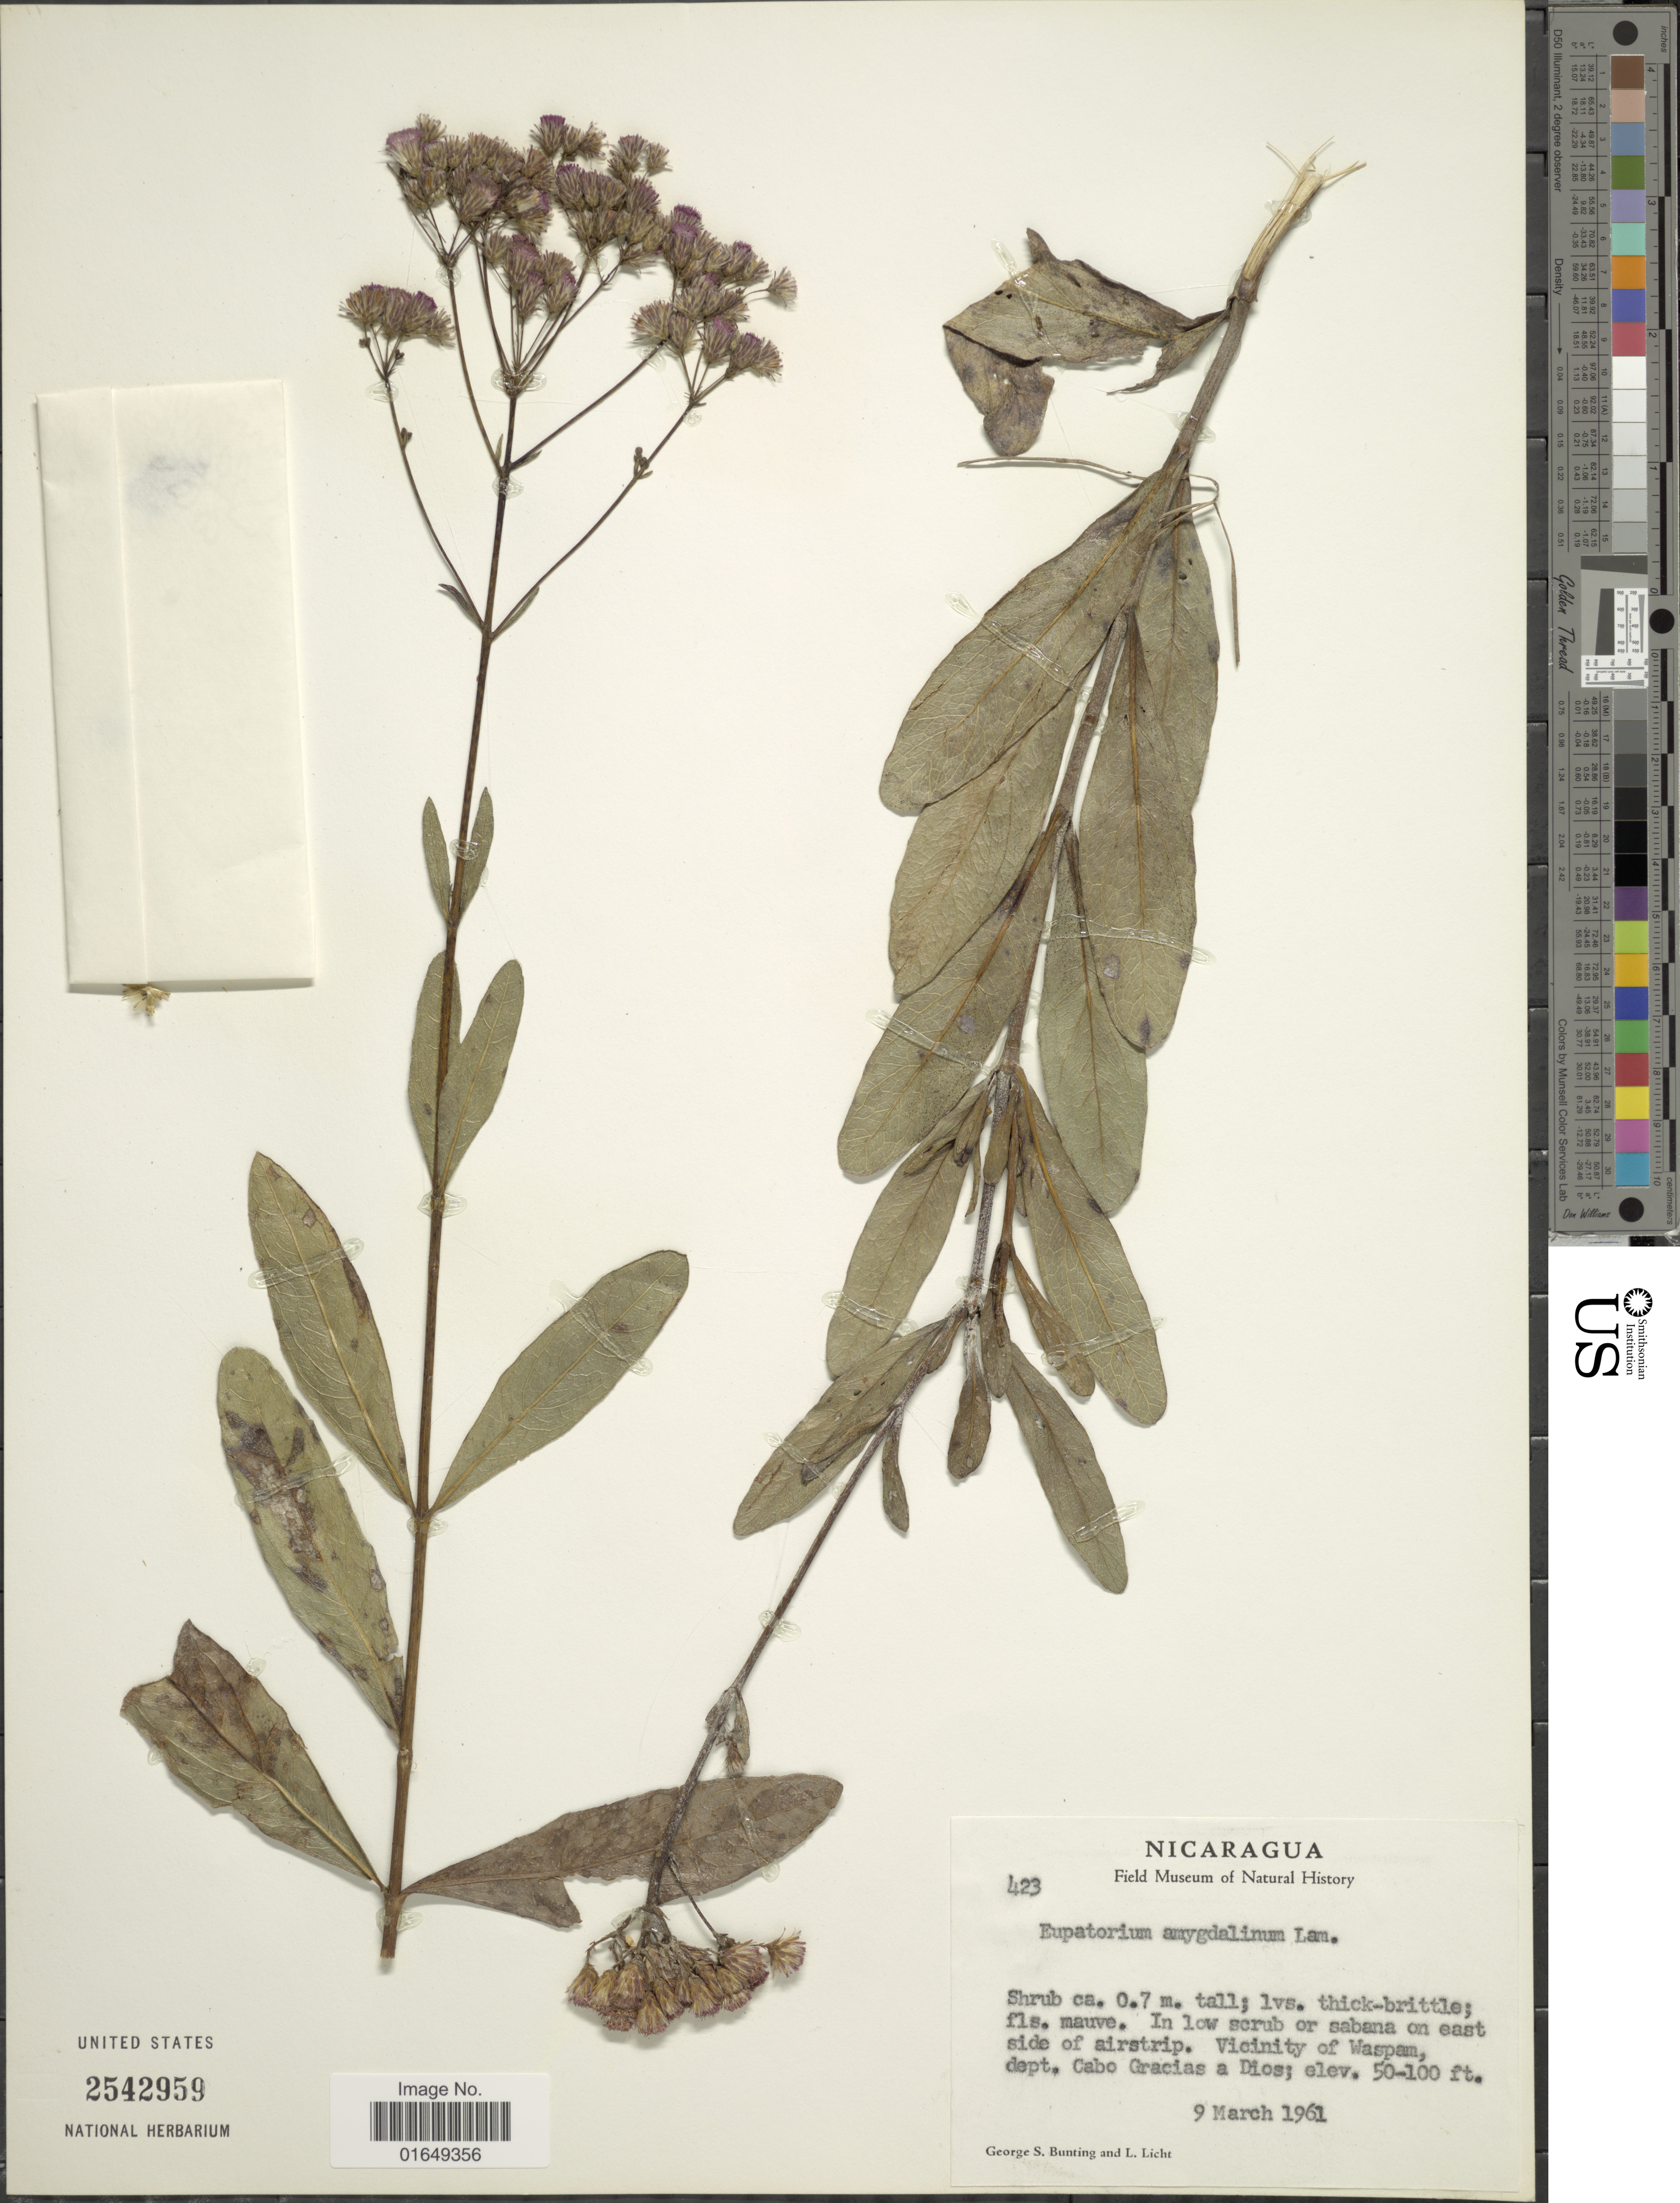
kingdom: Plantae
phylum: Tracheophyta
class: Magnoliopsida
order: Asterales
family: Asteraceae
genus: Ayapana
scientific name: Ayapana amygdalina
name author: (Lam.) R.M. King & H. Rob.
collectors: G. S. Bunting & L. Licht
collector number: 423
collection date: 1961-03-09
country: Honduras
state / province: Gracias de Dios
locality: Sabana on east side of airstrip, vicinity of Waspam.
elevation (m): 15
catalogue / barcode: US 2542959